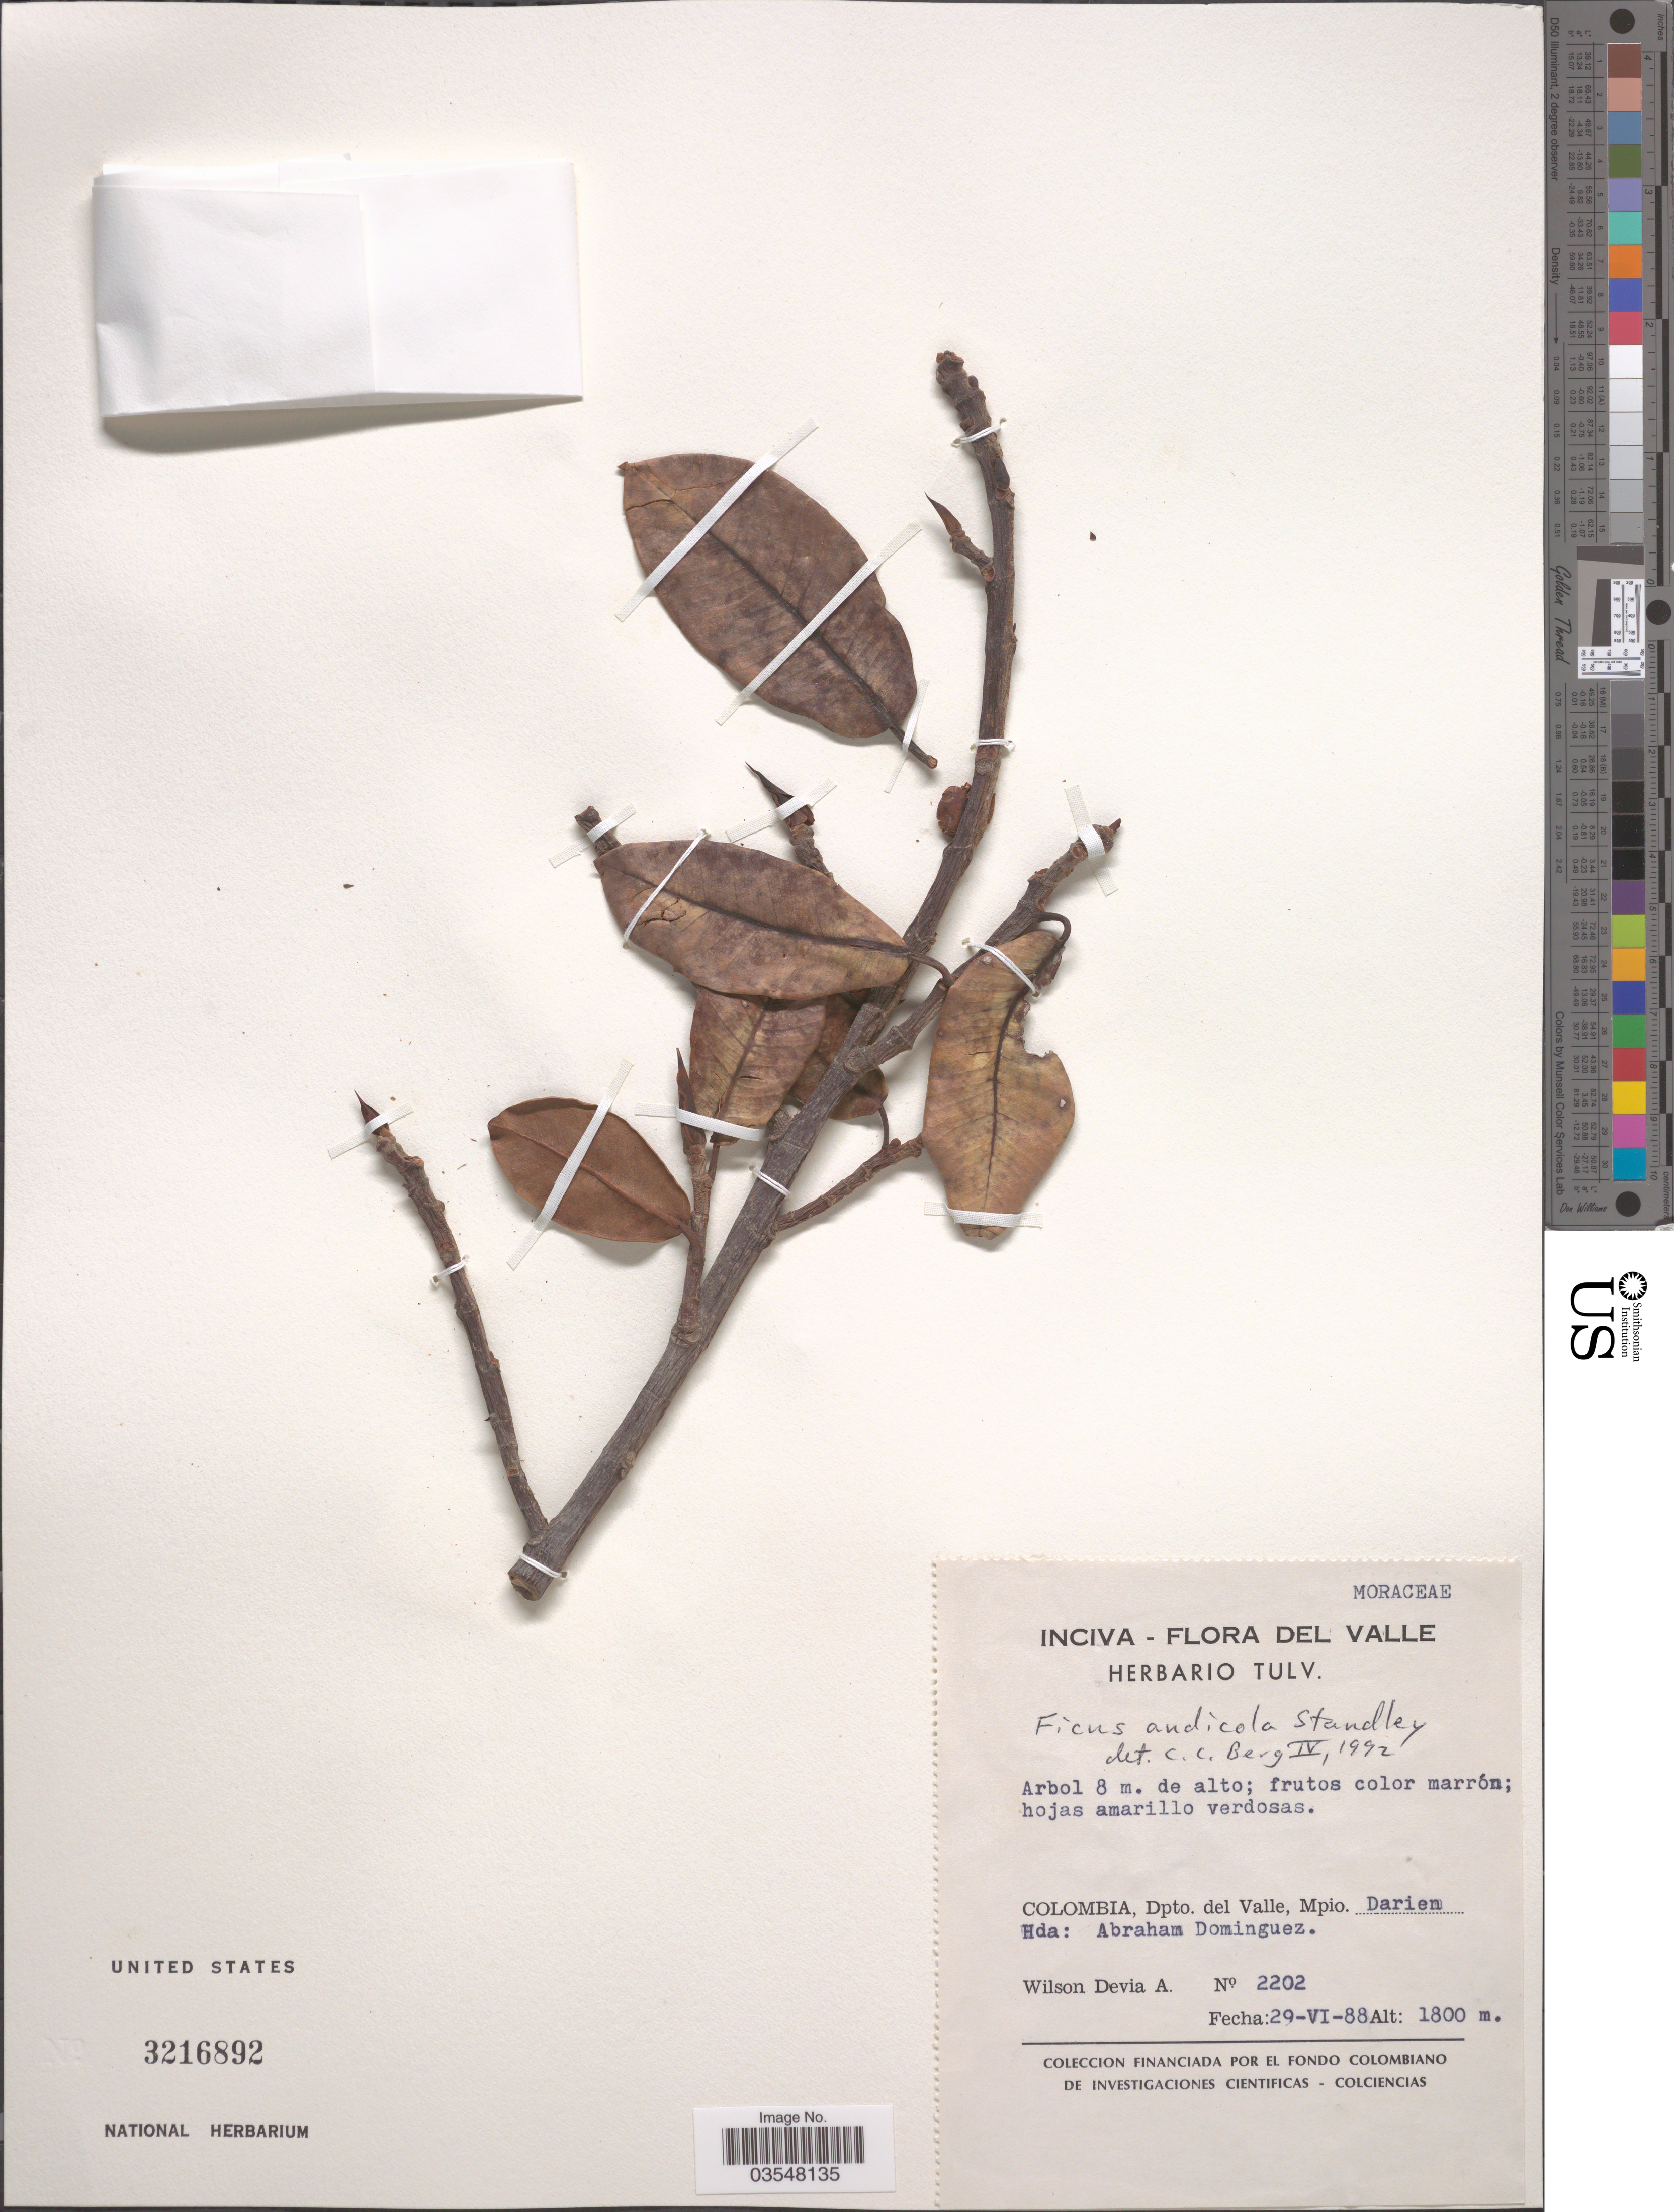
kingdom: Plantae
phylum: Tracheophyta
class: Magnoliopsida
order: Rosales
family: Moraceae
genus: Ficus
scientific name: Ficus andicola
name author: Standl.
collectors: W. Devia A.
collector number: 2202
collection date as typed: Transcribed d/m/y: 29/6/88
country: Colombia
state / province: Valle del Cauca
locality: Dpto. del Valle, Mpio. Darien. Hda: Abraham Dominguez.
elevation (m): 1800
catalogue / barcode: US 3216892